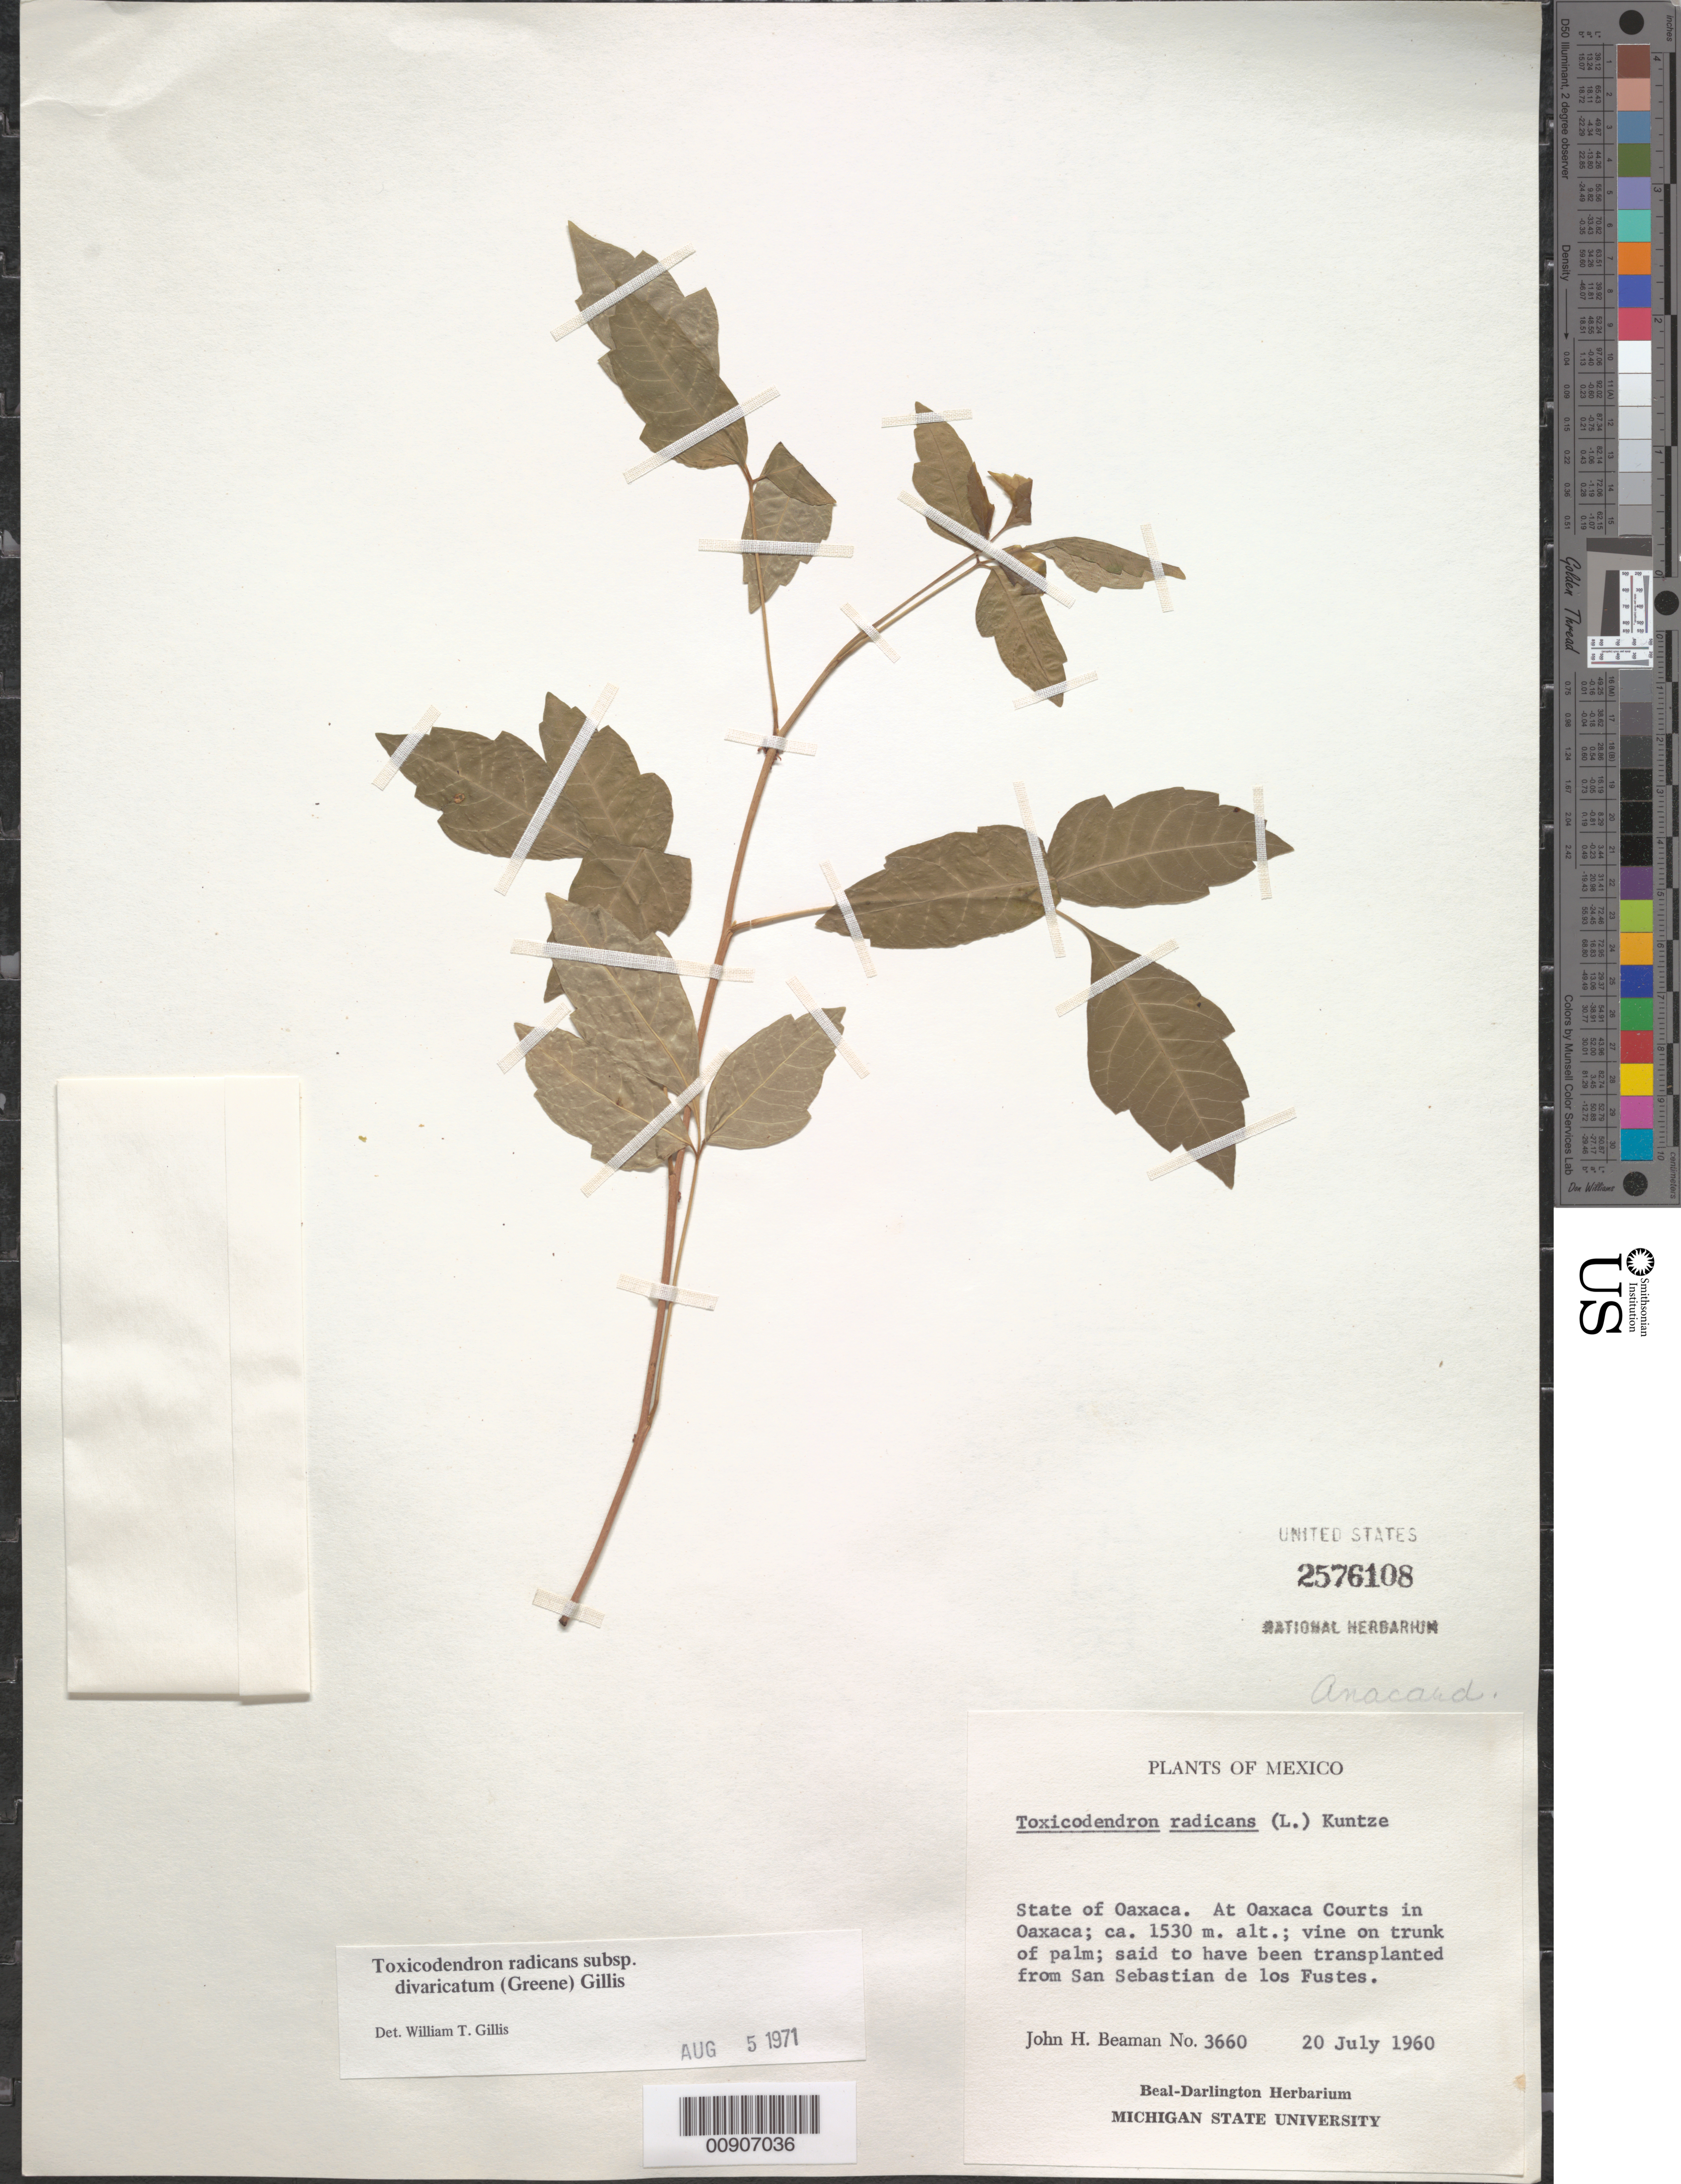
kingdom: Plantae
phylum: Tracheophyta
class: Magnoliopsida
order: Sapindales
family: Anacardiaceae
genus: Toxicodendron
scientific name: Toxicodendron radicans subsp. divaricatum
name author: (Greene) Gillis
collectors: J. H. Beaman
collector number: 3660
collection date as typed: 20 Jul 1960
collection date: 1960-07-20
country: Mexico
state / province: Oaxaca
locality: State of Oaxaca. At Oaxaca Courts in Oaxaca.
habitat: Vine on trunk of palm.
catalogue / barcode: US 2576108